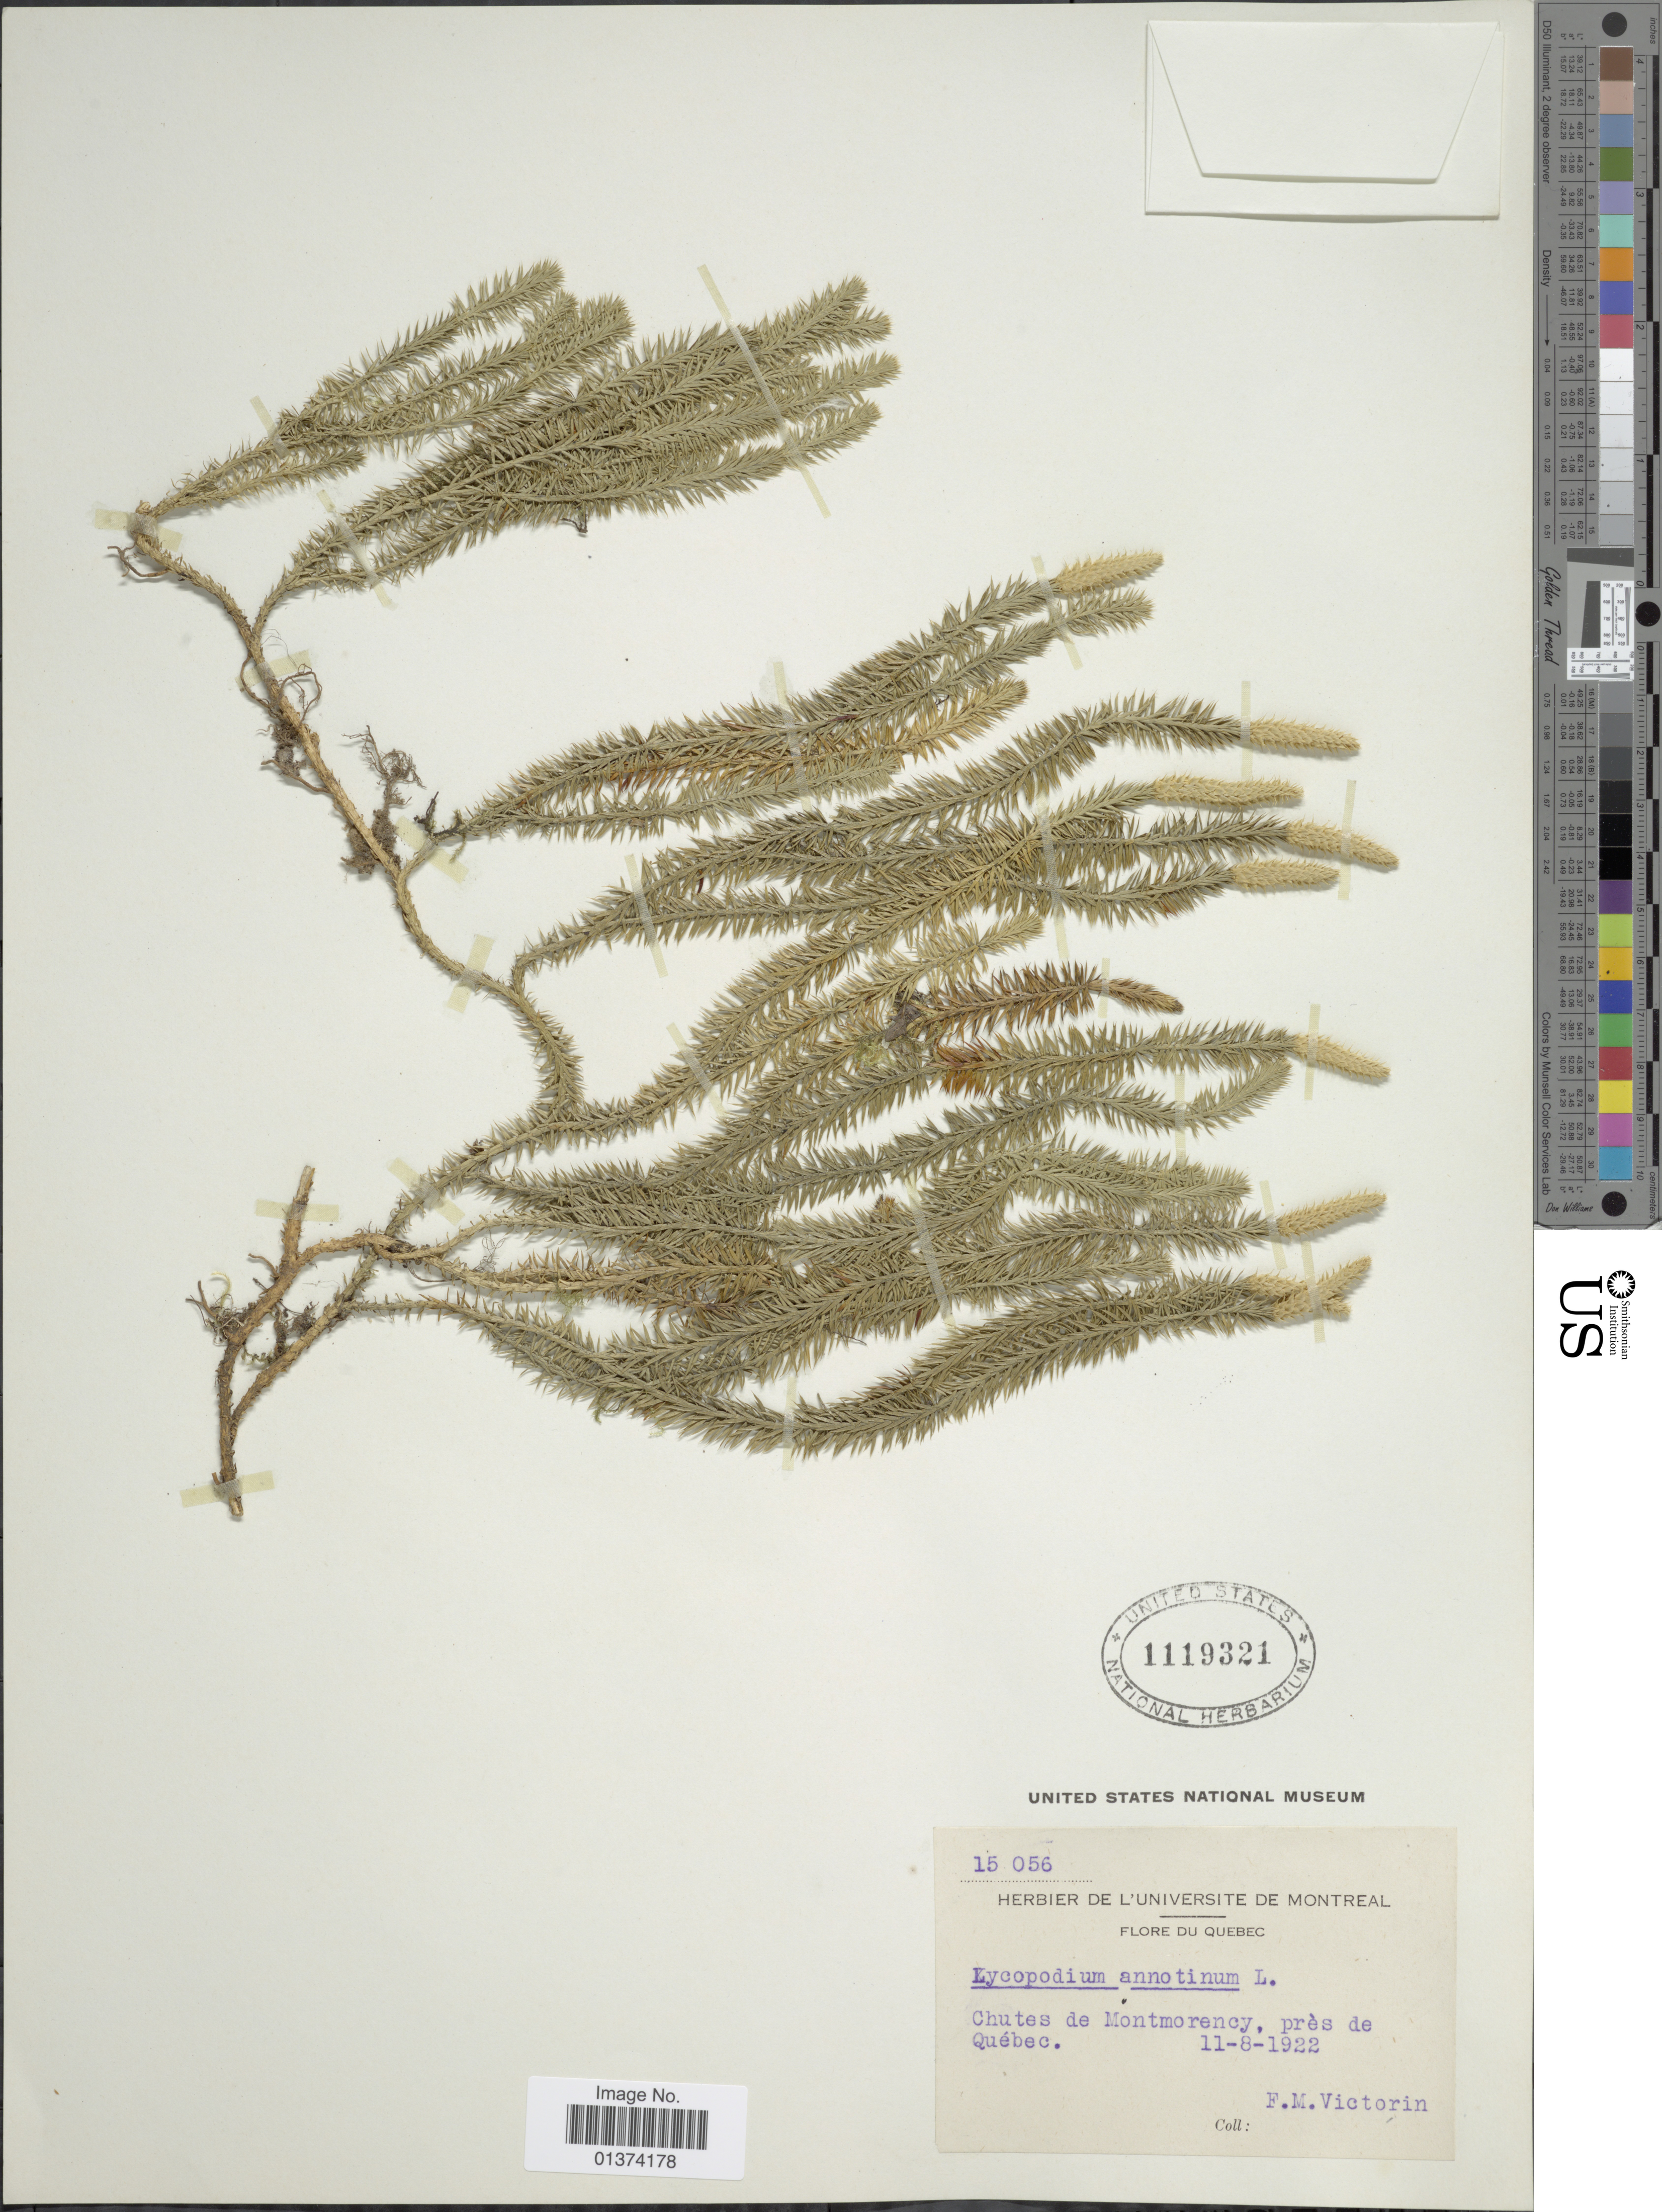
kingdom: Plantae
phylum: Tracheophyta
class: Lycopodiopsida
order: Lycopodiales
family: Lycopodiaceae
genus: Spinulum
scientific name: Spinulum annotinum subsp. annotinum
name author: (L.) A. Haines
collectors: F. Victorin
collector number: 15056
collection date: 1922-08-11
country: Canada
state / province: Quebec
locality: Chutes de Montmorency, près de Quebec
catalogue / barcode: US 1119321